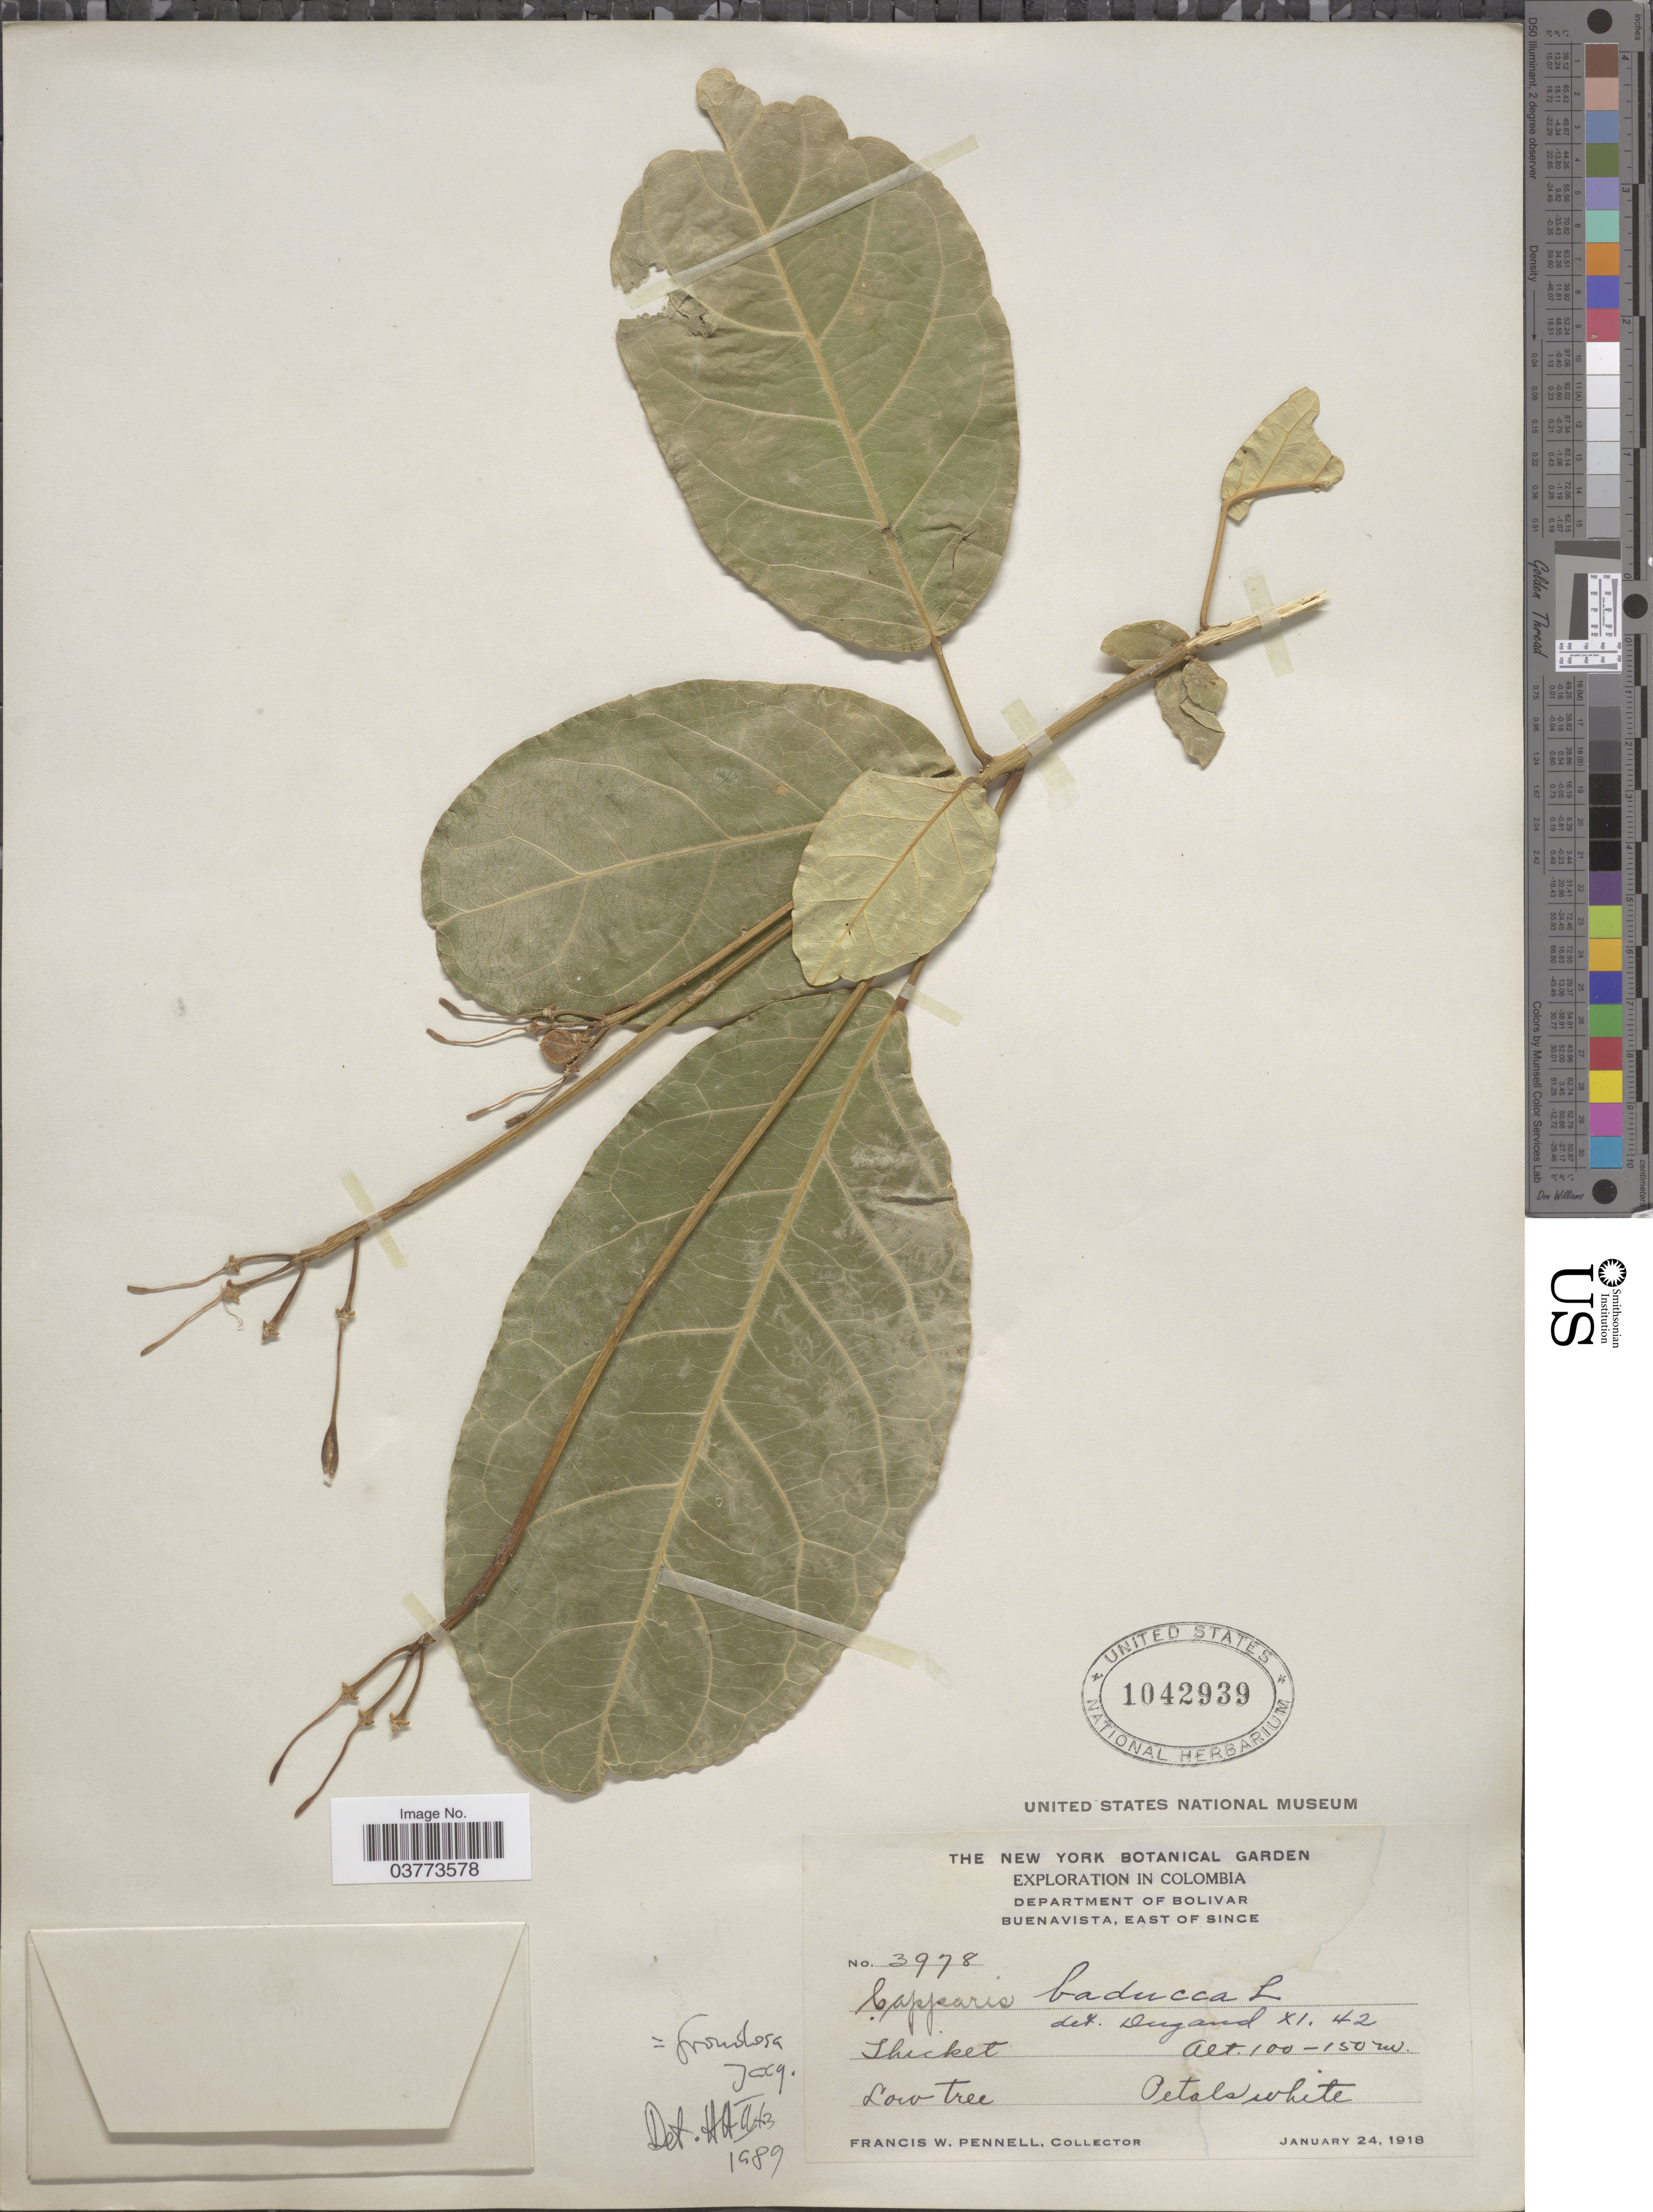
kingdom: Plantae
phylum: Tracheophyta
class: Magnoliopsida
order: Brassicales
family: Capparaceae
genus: Capparidastrum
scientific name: Capparidastrum frondosum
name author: (Jacq.) Cornejo & Iltis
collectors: F. W. Pennell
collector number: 3978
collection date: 1918-01-24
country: Colombia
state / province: Bolívar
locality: Department of Bolivar. Buenavista, east of Since.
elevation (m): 100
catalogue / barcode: US 1042939